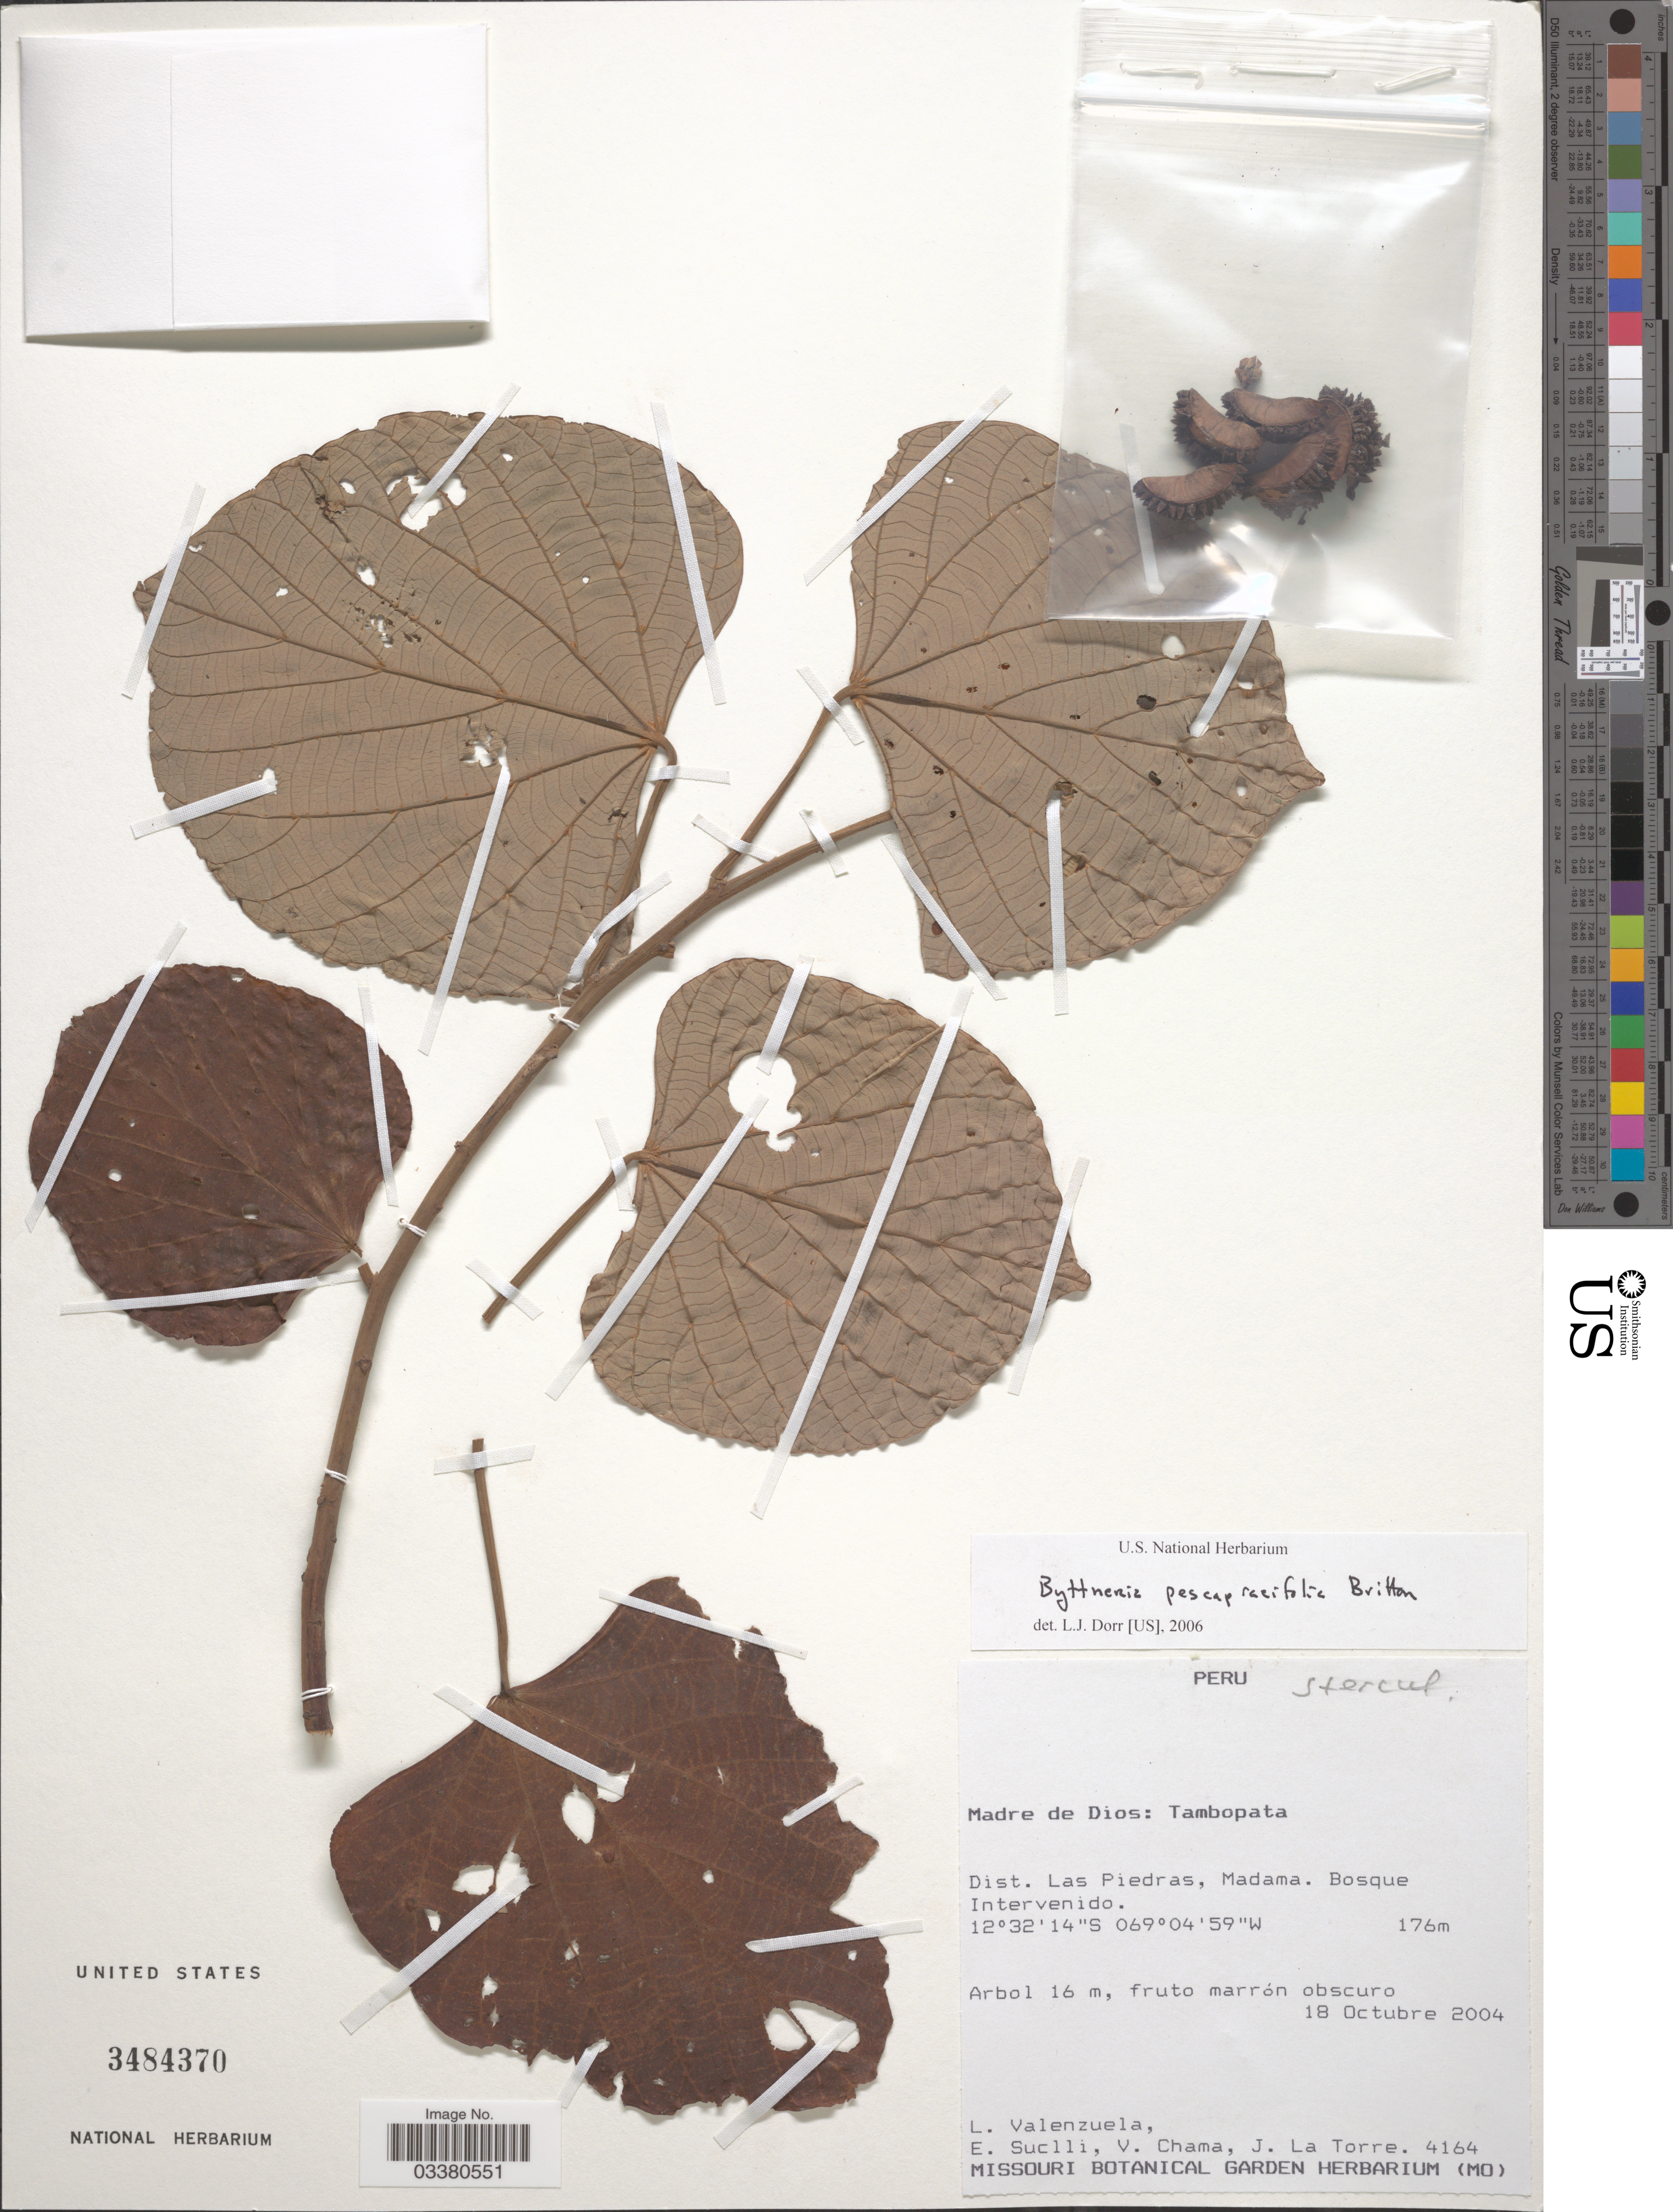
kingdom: Plantae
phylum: Tracheophyta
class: Magnoliopsida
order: Malvales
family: Malvaceae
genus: Byttneria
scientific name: Byttneria pescapriifolia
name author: Britton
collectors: L. Valenzuela, E. Suclli, V. Chama & J. La Torre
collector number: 4164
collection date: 2004-10-18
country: Peru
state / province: Madre de Dios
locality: Tambopata. Dist. Las Piedras, Madama. Bosque Intervenido.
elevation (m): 176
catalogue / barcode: US 3484370